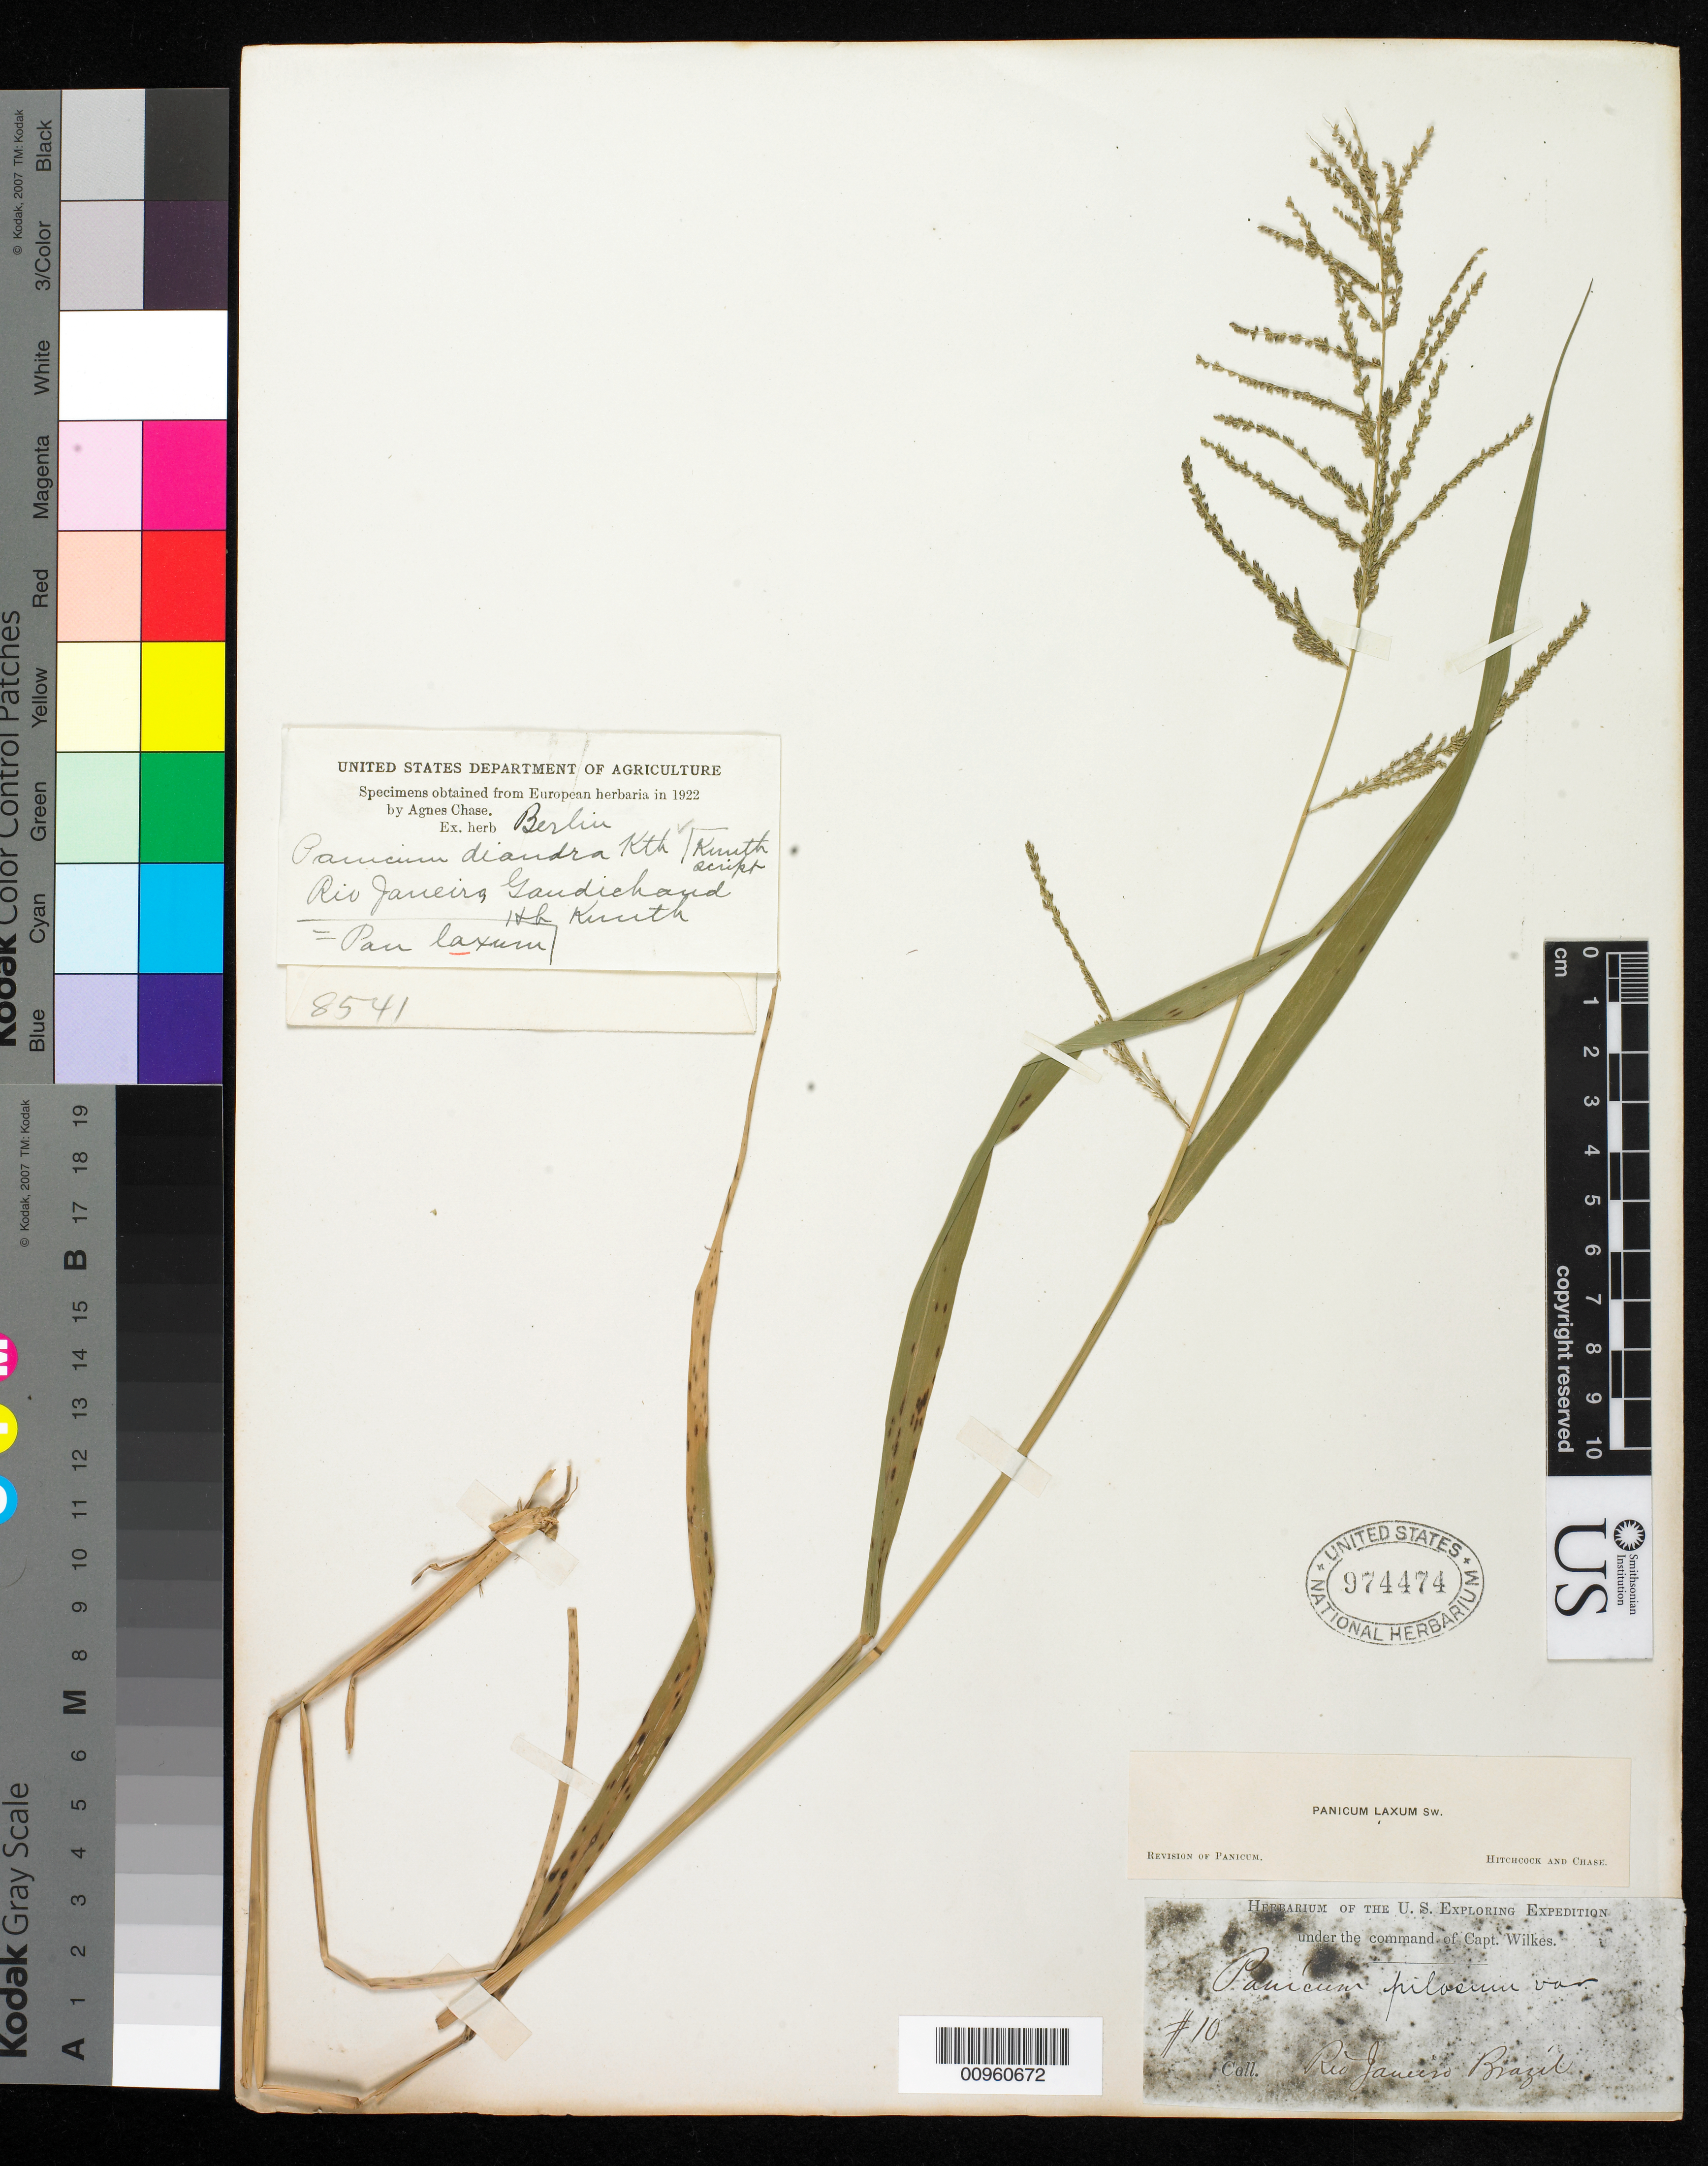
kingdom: Plantae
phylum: Tracheophyta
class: Liliopsida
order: Poales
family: Poaceae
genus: Panicum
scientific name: Panicum laxum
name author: Sw.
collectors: Wilkes Explor. Exped.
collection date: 1838/1842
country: Brazil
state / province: Rio de Janeiro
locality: Rio Janeiro, Brazil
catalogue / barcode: US 974474